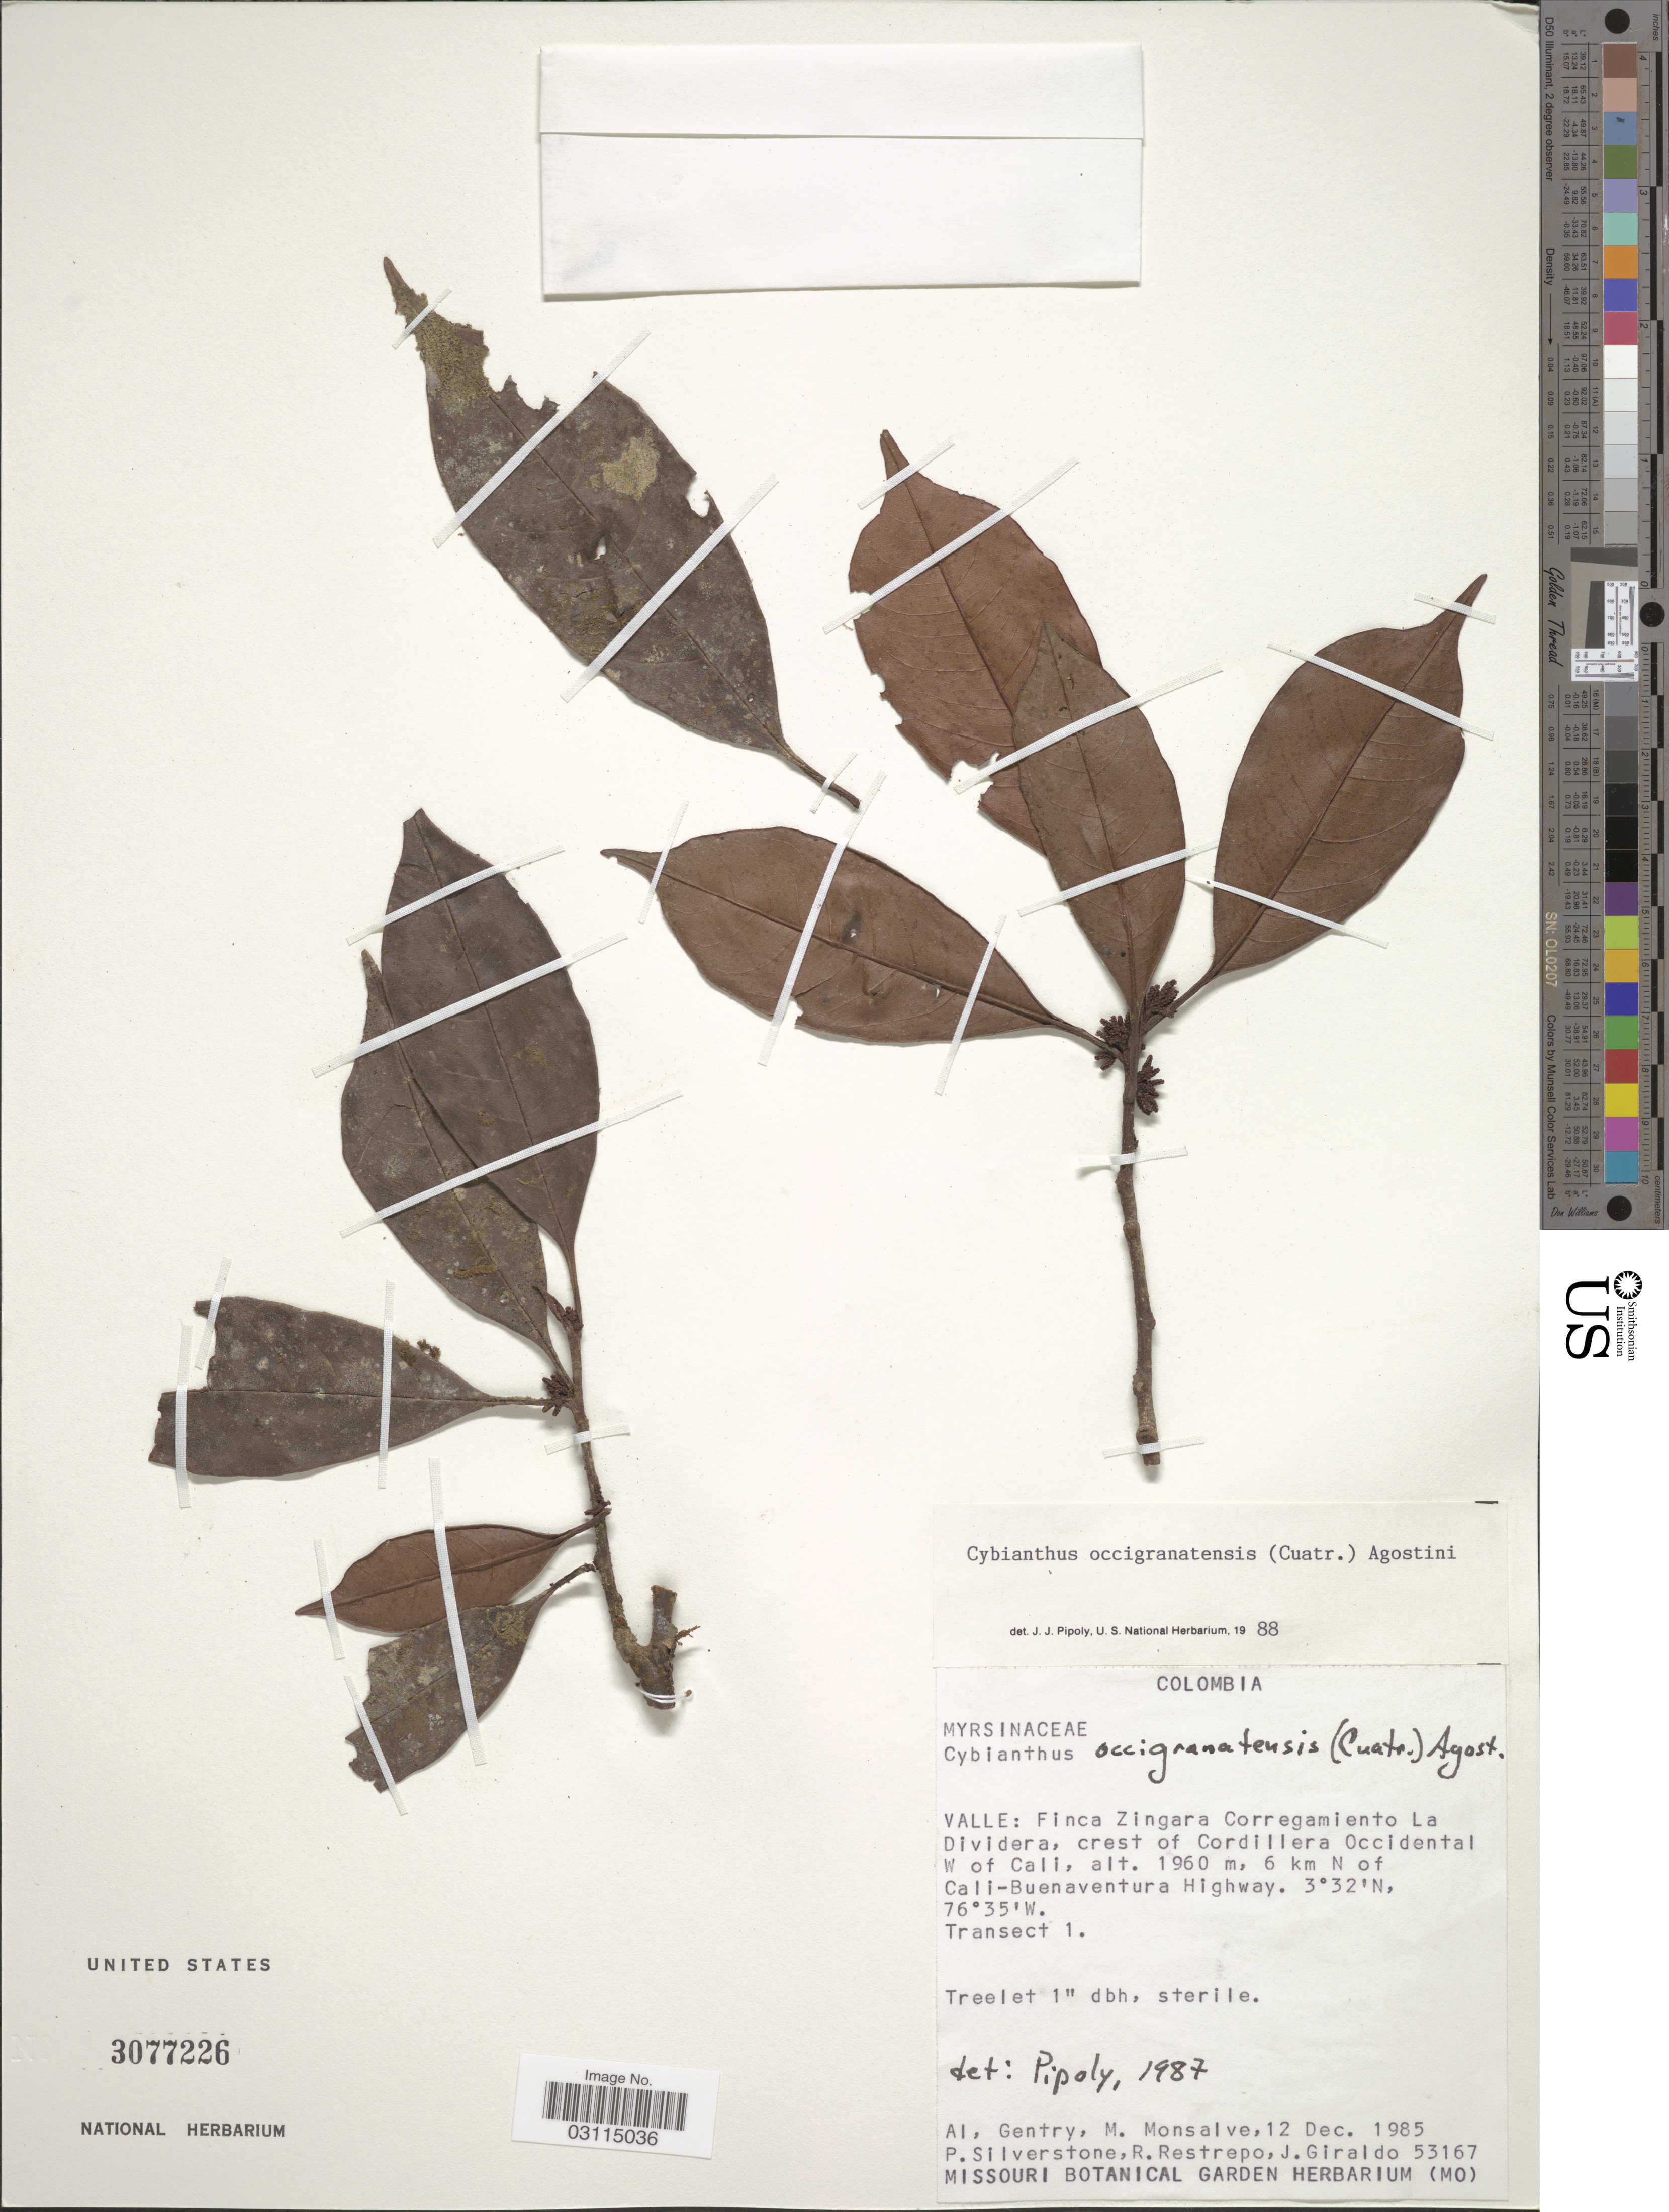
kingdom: Plantae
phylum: Tracheophyta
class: Magnoliopsida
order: Ericales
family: Primulaceae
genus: Cybianthus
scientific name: Cybianthus occigranatensis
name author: (Cuatrec.) G. Agostini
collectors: A. H. Gentry, M. Monsalve, P. Silverstone & R. Restrepo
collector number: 53167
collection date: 1985-12-12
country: Colombia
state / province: Valle del Cauca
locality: Valle: Finca Zingara Corregamiento La Dividera, crest of Cordillera Occidental W of Cali, 6 km N of Cali-Buenaventura Highway.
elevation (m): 1960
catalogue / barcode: US 3077226